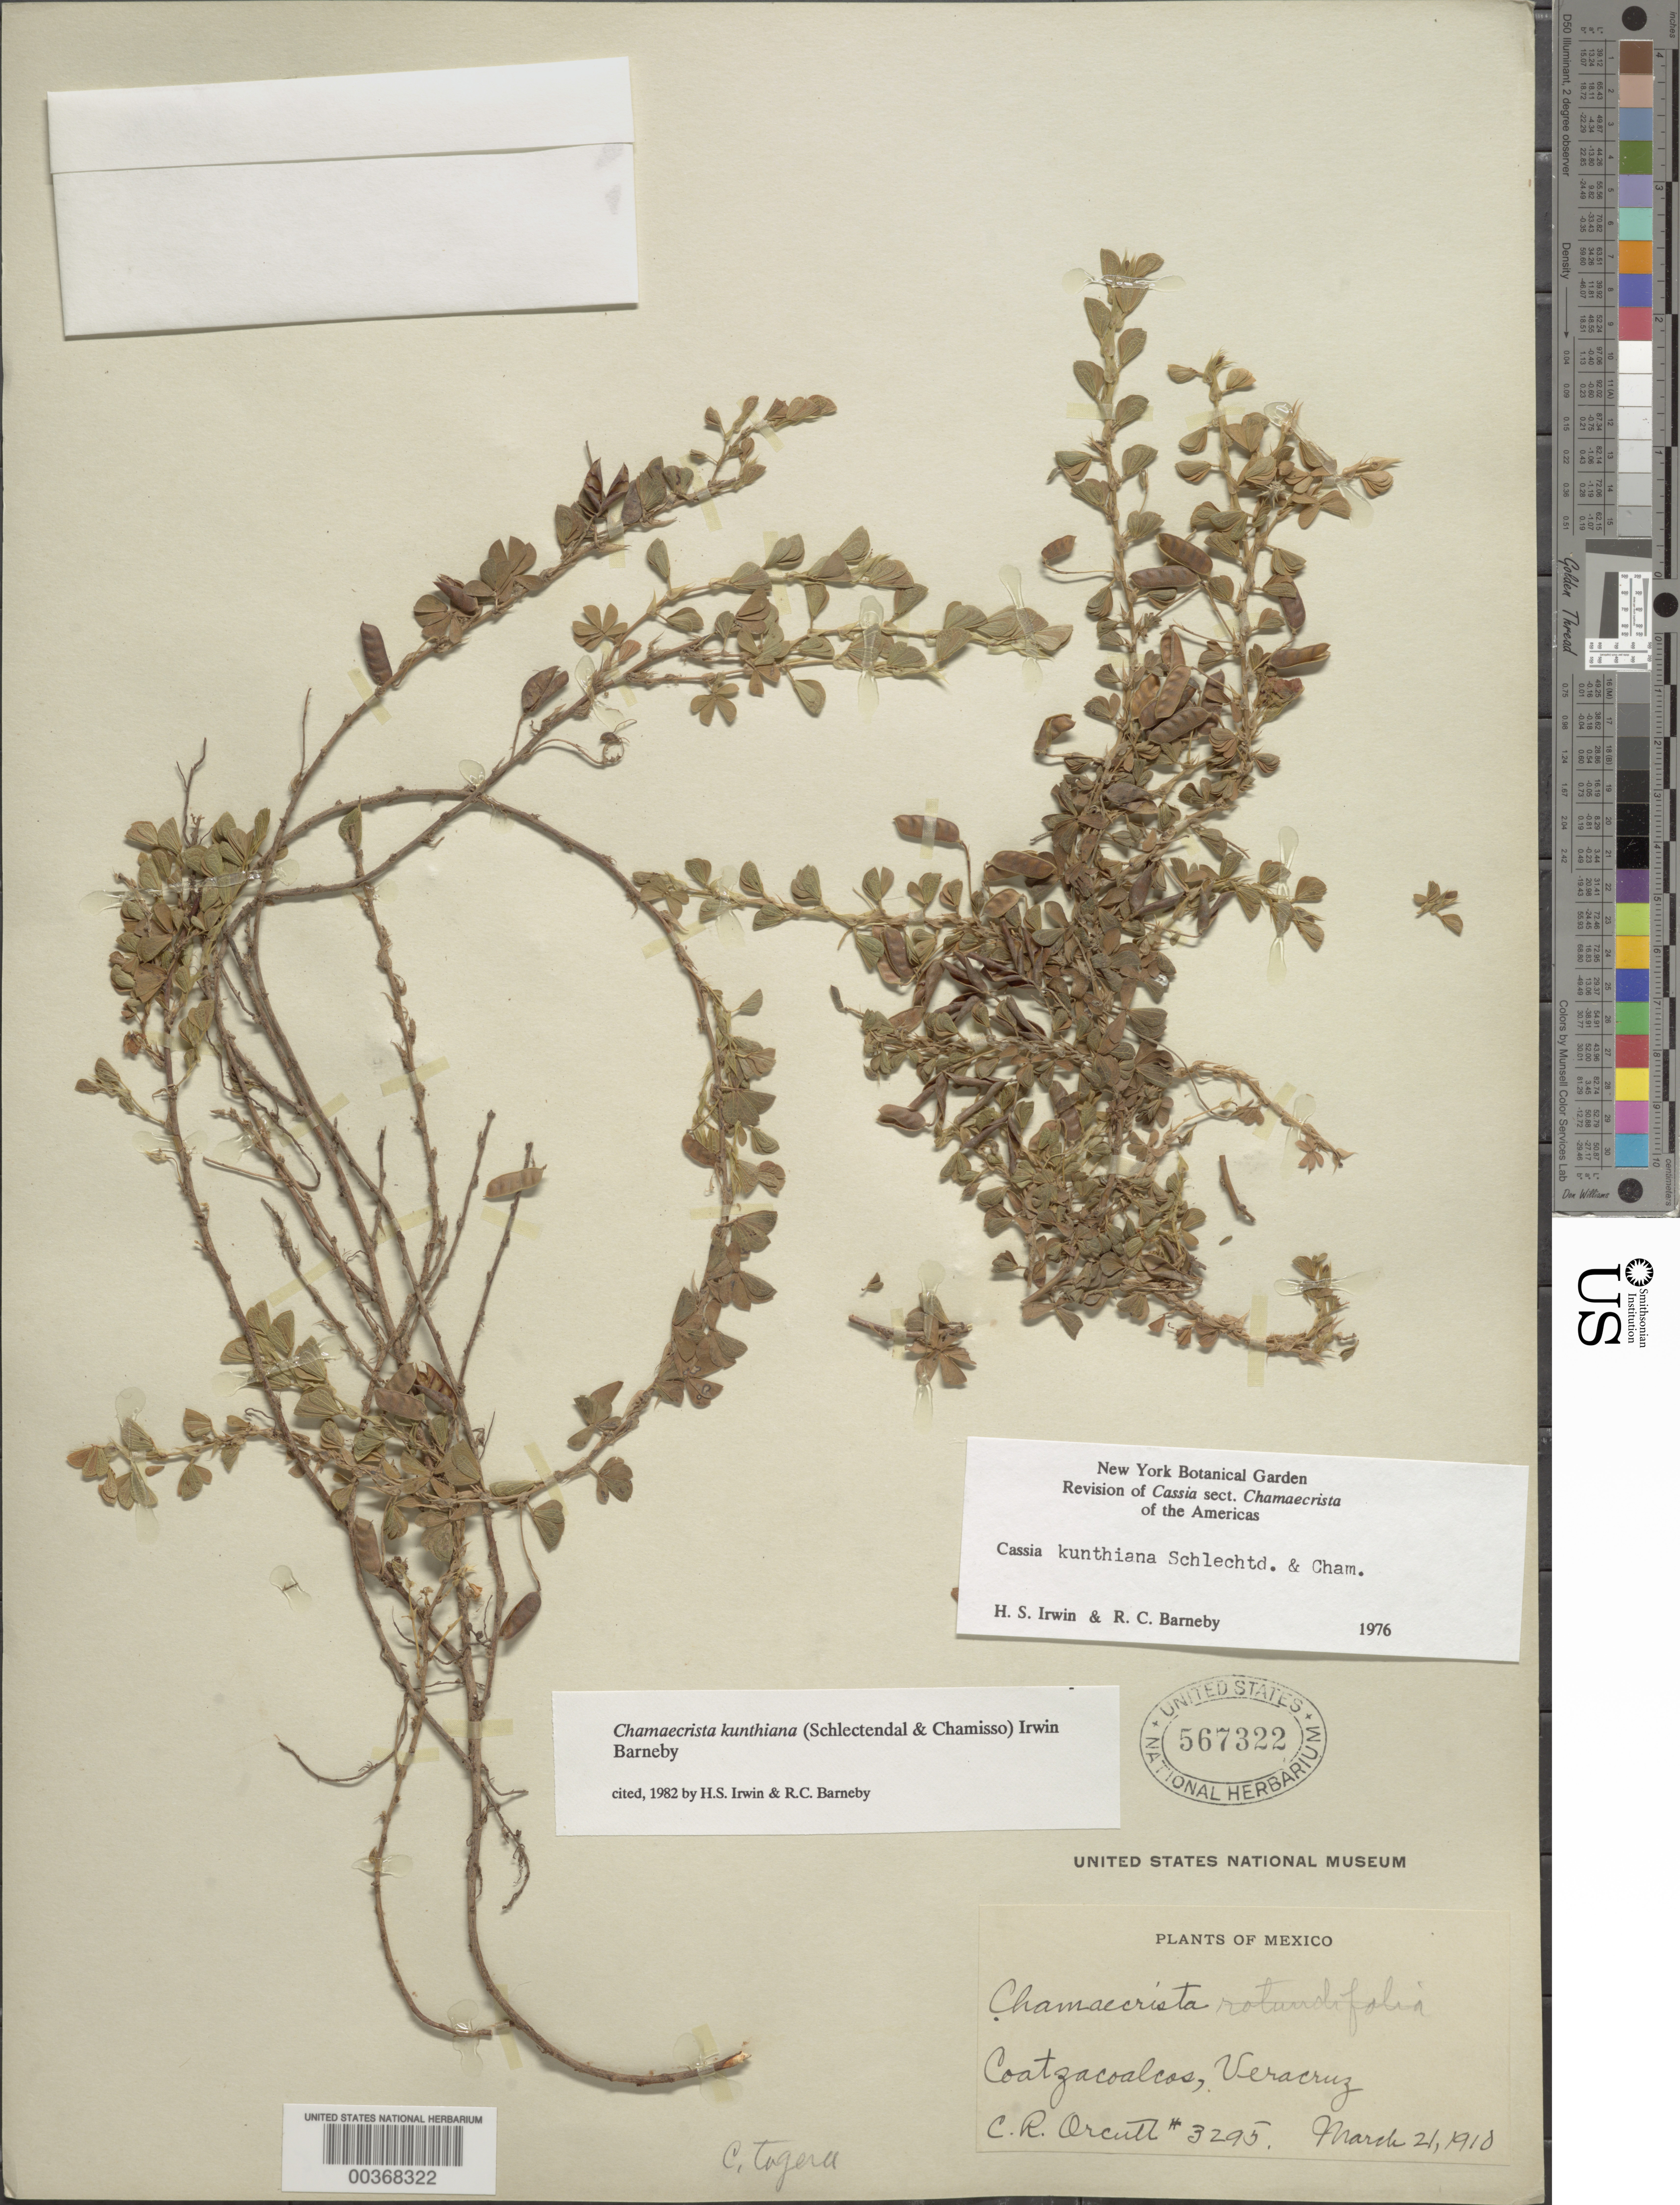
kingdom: Plantae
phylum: Tracheophyta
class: Magnoliopsida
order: Fabales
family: Fabaceae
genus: Chamaecrista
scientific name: Chamaecrista kunthiana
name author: (Schltdl. & Cham.) H.S. Irwin & Barneby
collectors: C. R. Orcutt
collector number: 3295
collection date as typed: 21 Mar 1910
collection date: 1910-03-21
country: Mexico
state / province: Veracruz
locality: Coatzacoalcos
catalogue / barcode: US 567322